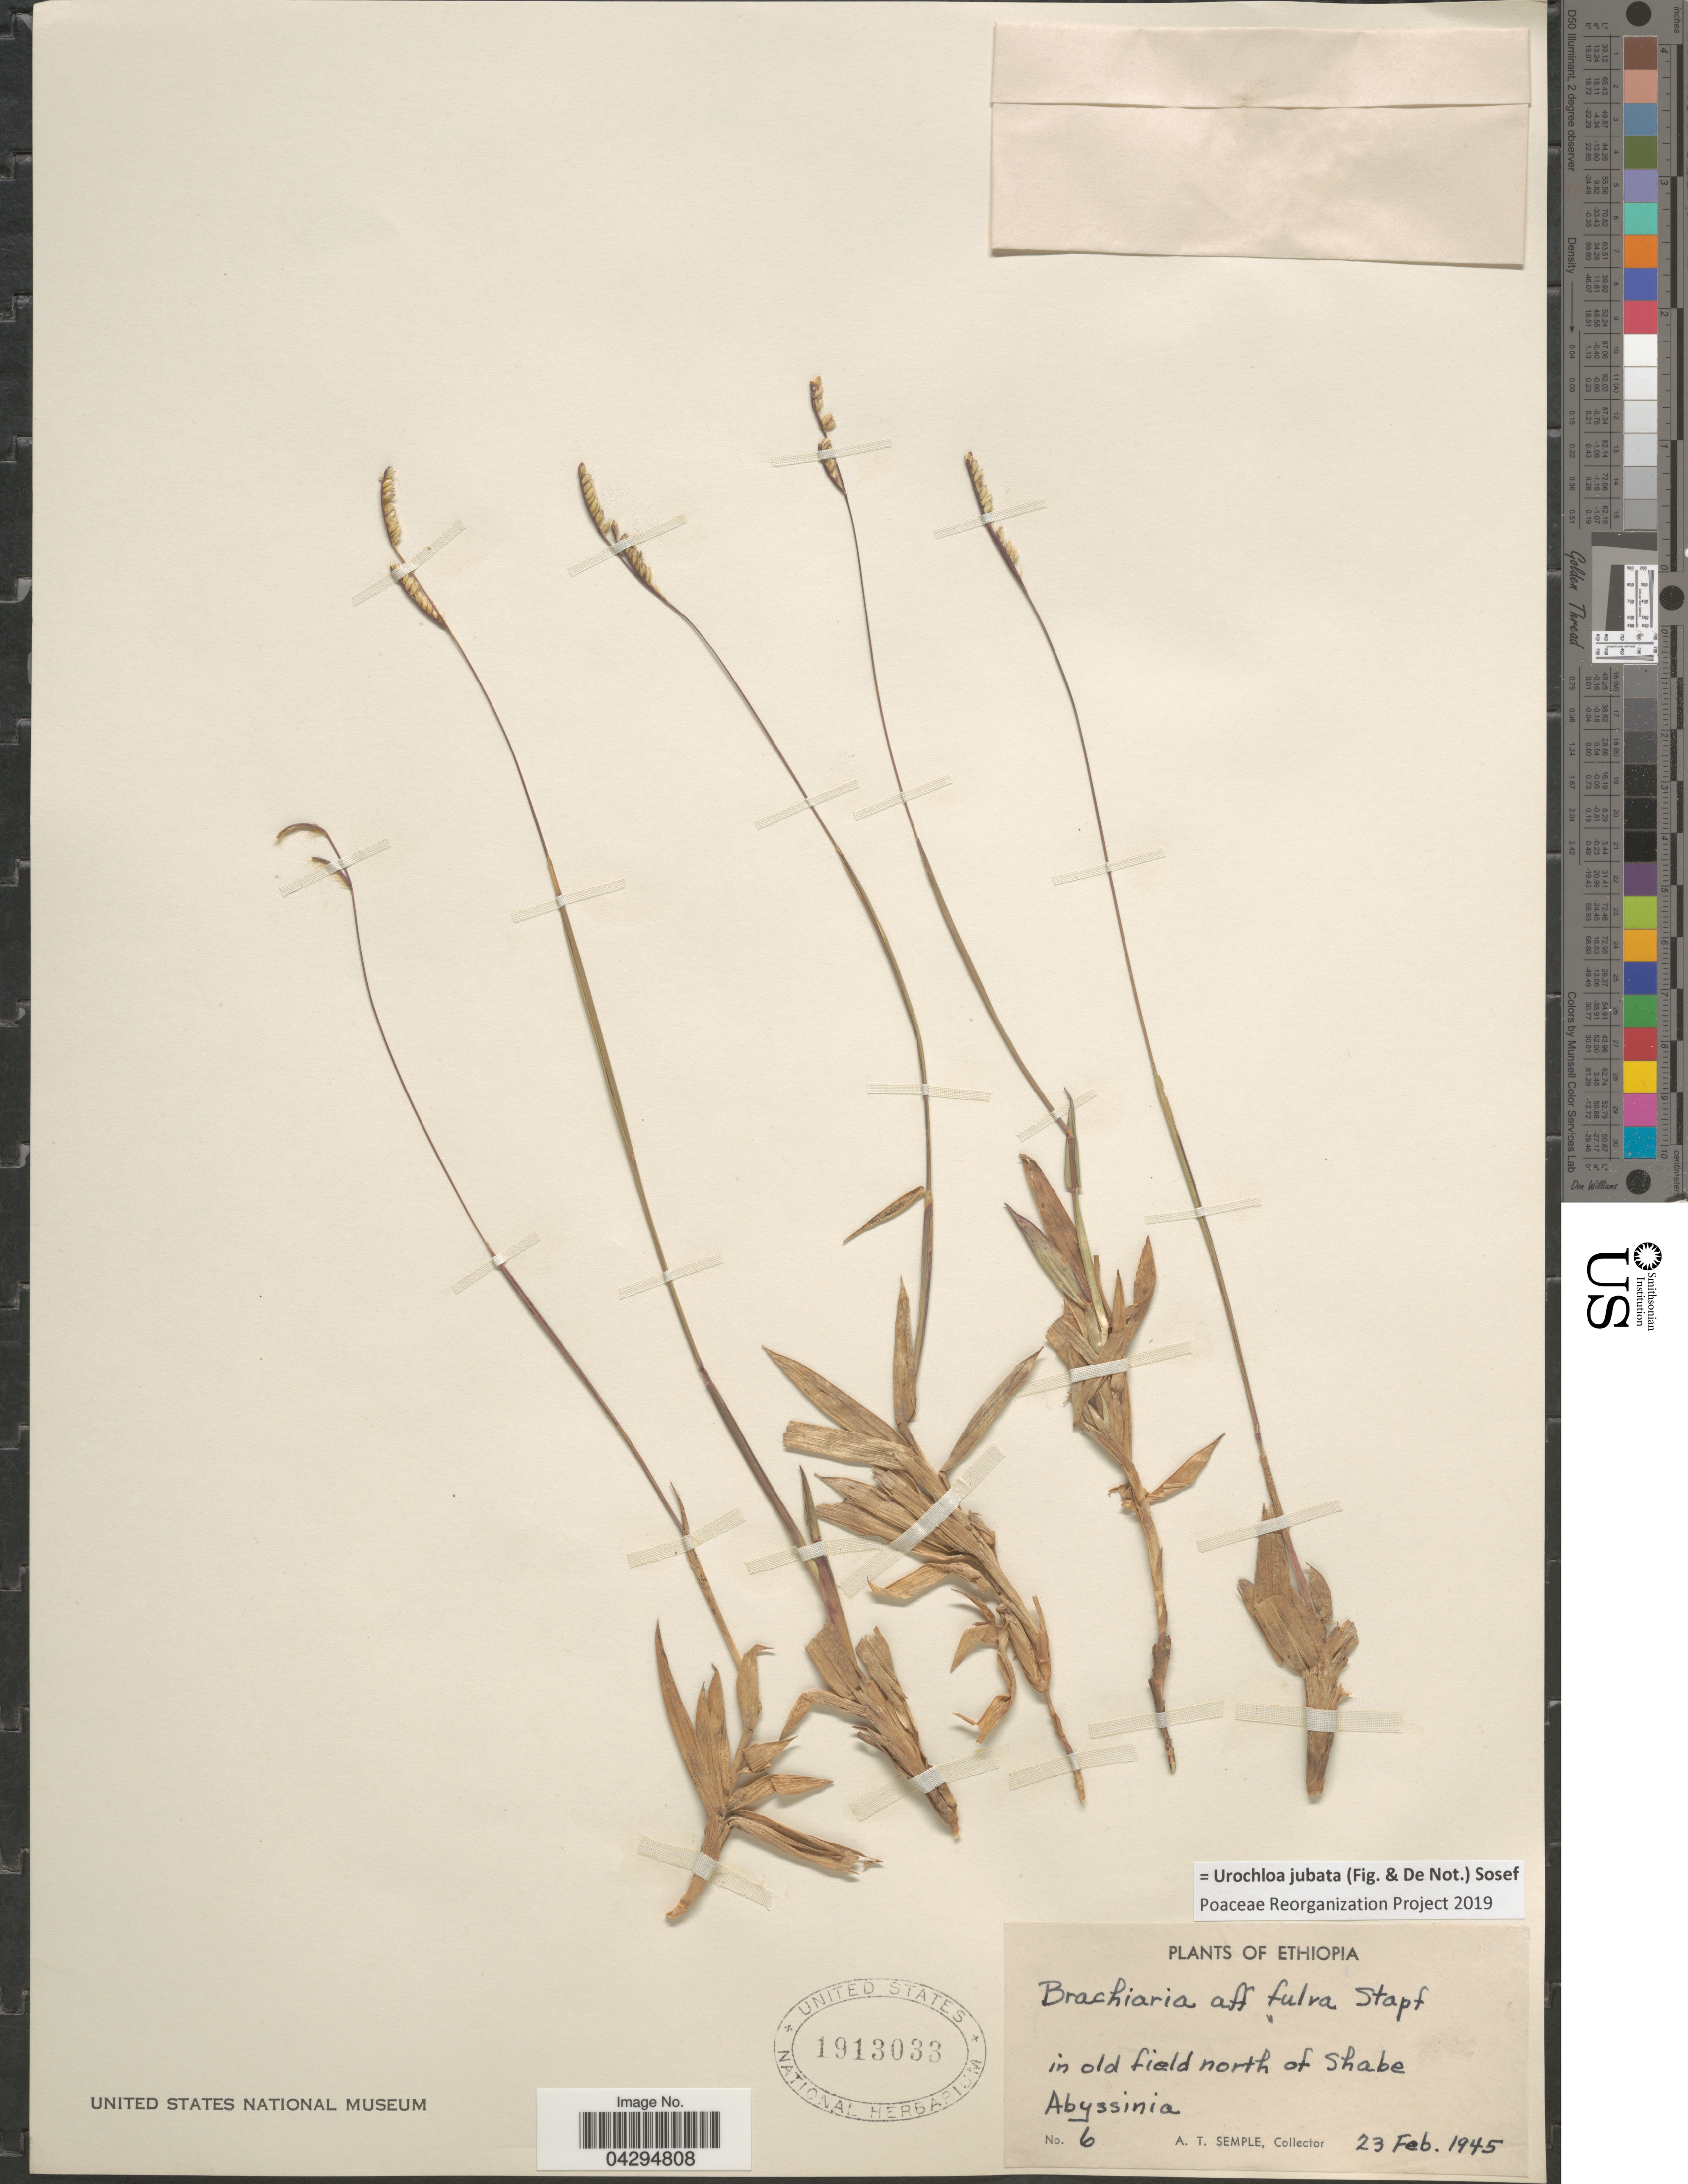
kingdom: Plantae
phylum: Tracheophyta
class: Liliopsida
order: Poales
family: Poaceae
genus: Urochloa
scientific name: Urochloa jubata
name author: (Fig. & De Not.) Sosef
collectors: A. Semple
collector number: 6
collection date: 1945-02-23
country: Ethiopia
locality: In old field north of shabe Abyssinia.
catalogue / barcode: US 1913033